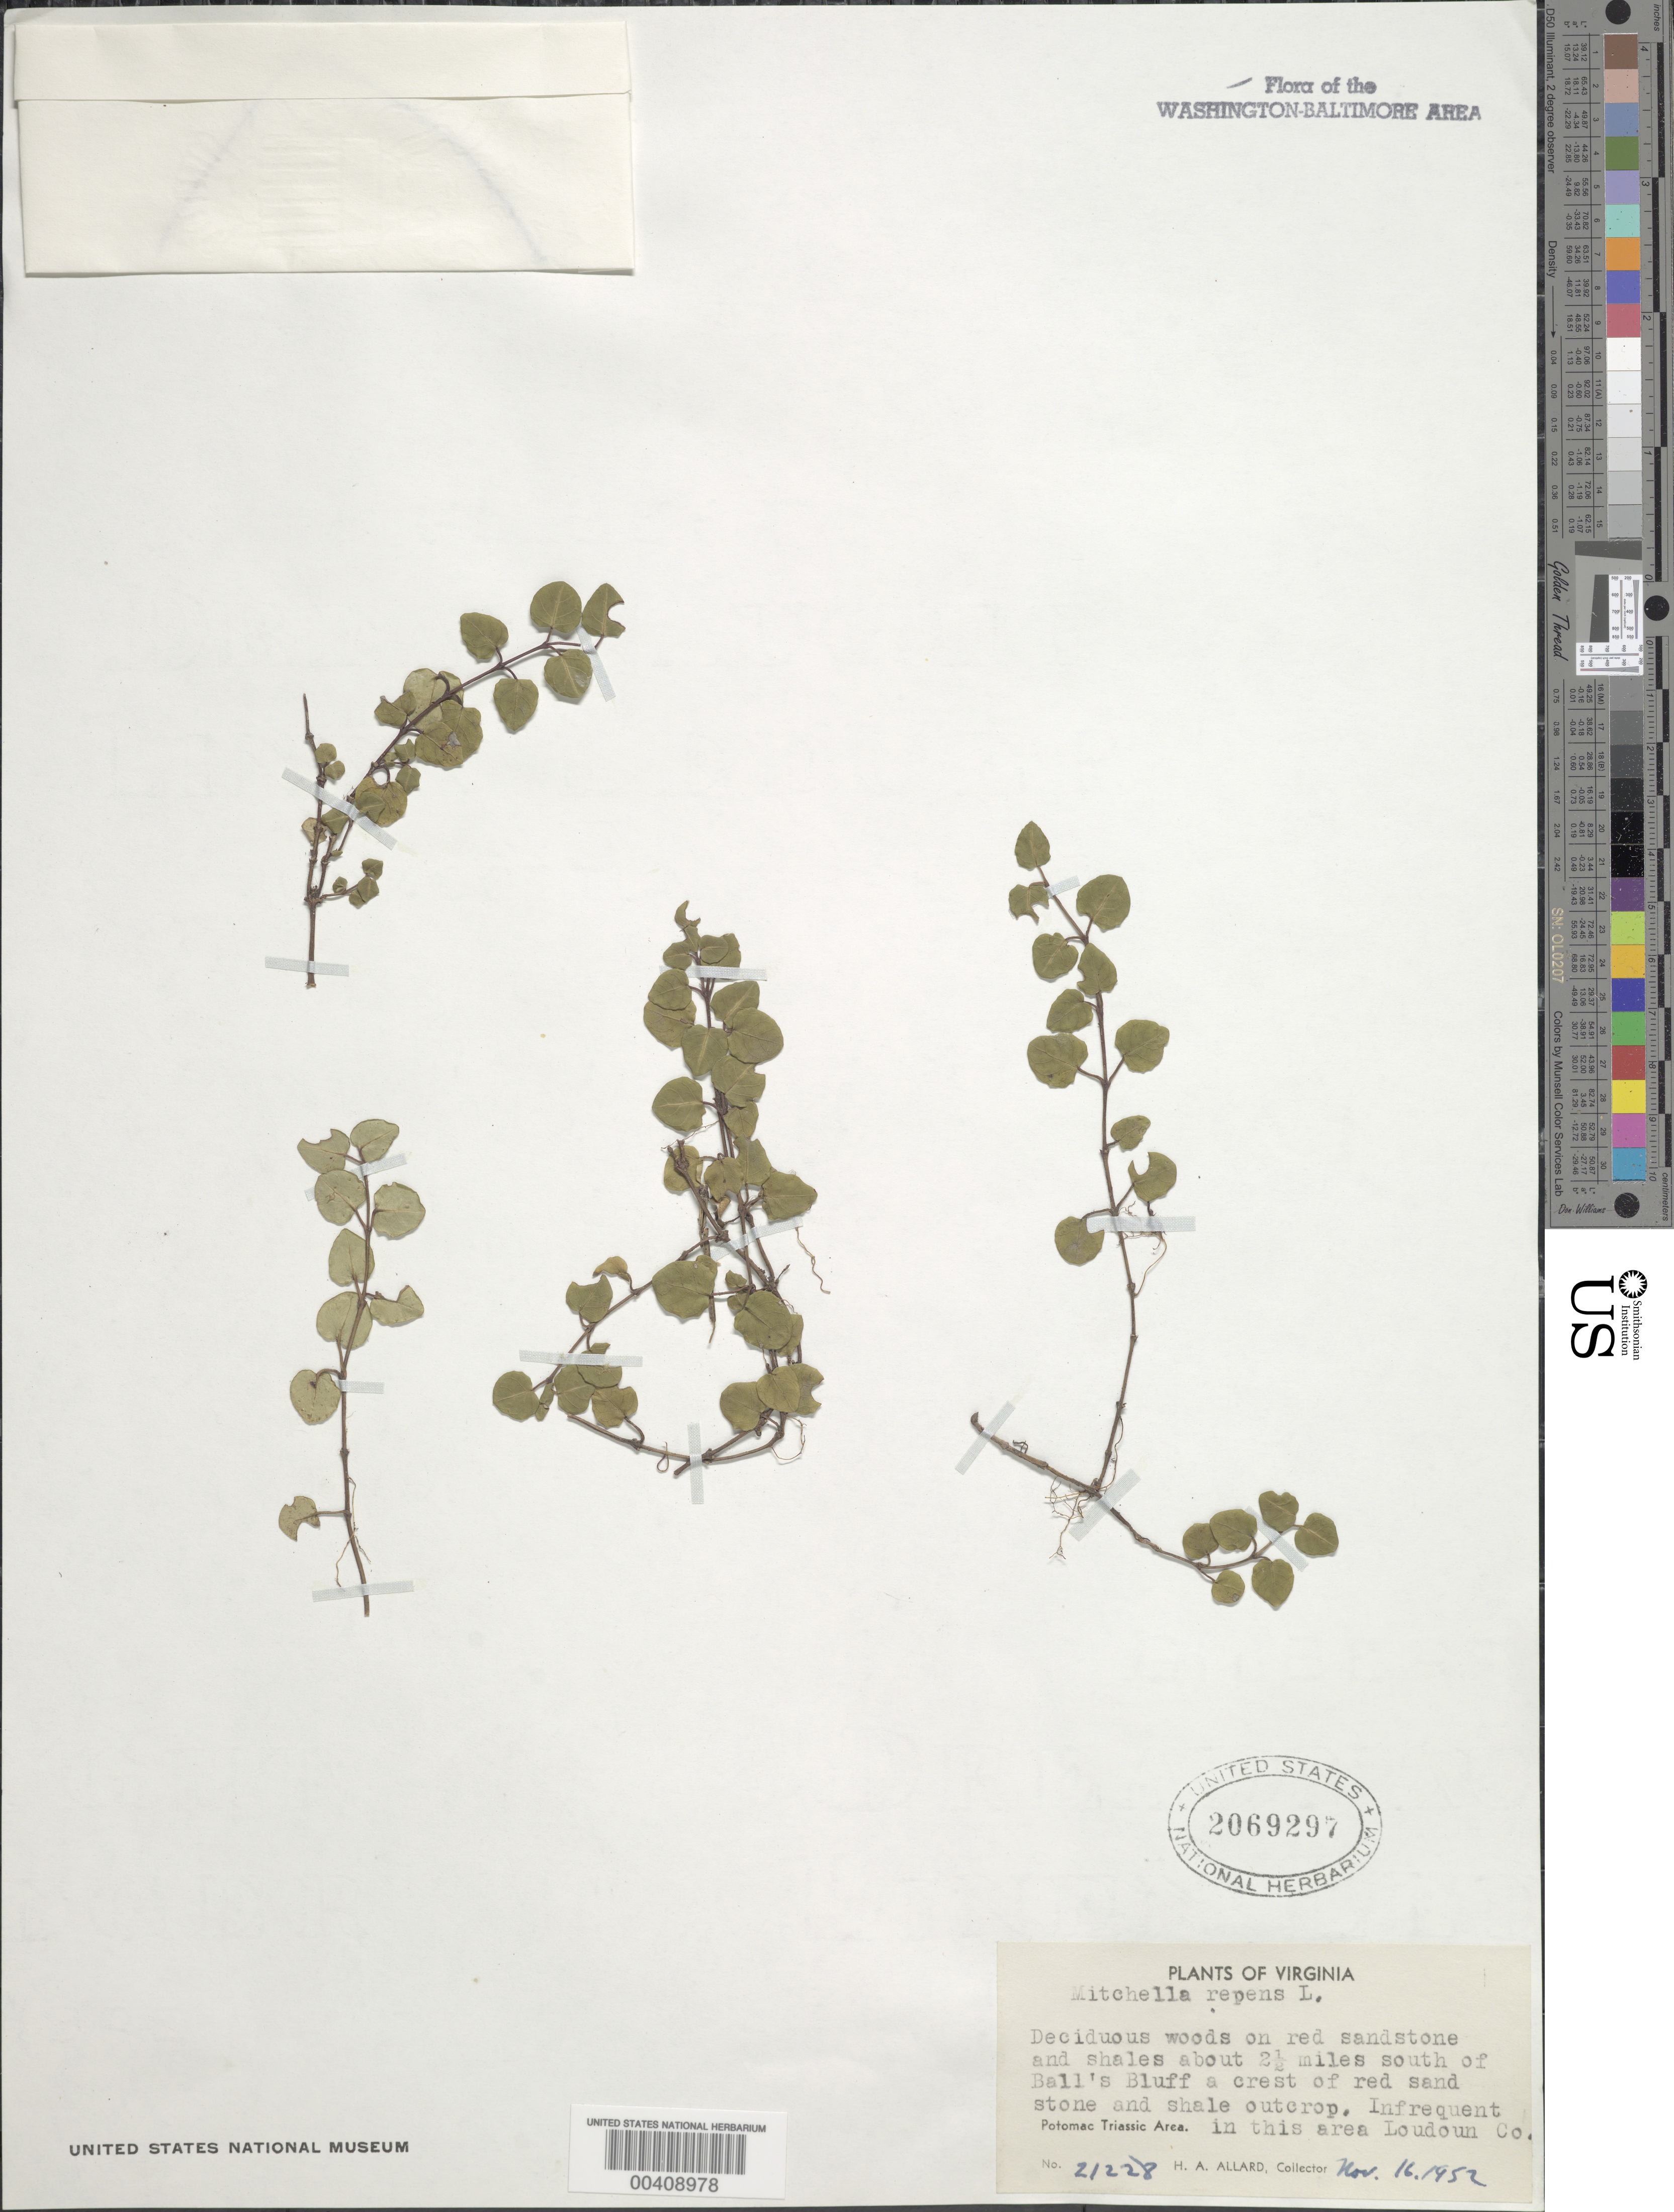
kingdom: Plantae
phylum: Tracheophyta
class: Magnoliopsida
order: Gentianales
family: Rubiaceae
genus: Mitchella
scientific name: Mitchella repens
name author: L.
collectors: H. A. Allard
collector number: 21228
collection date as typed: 16 Nov 1952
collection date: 1952-11-16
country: United States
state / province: Virginia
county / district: Loudoun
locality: Ball's Bluff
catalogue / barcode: US 2069297